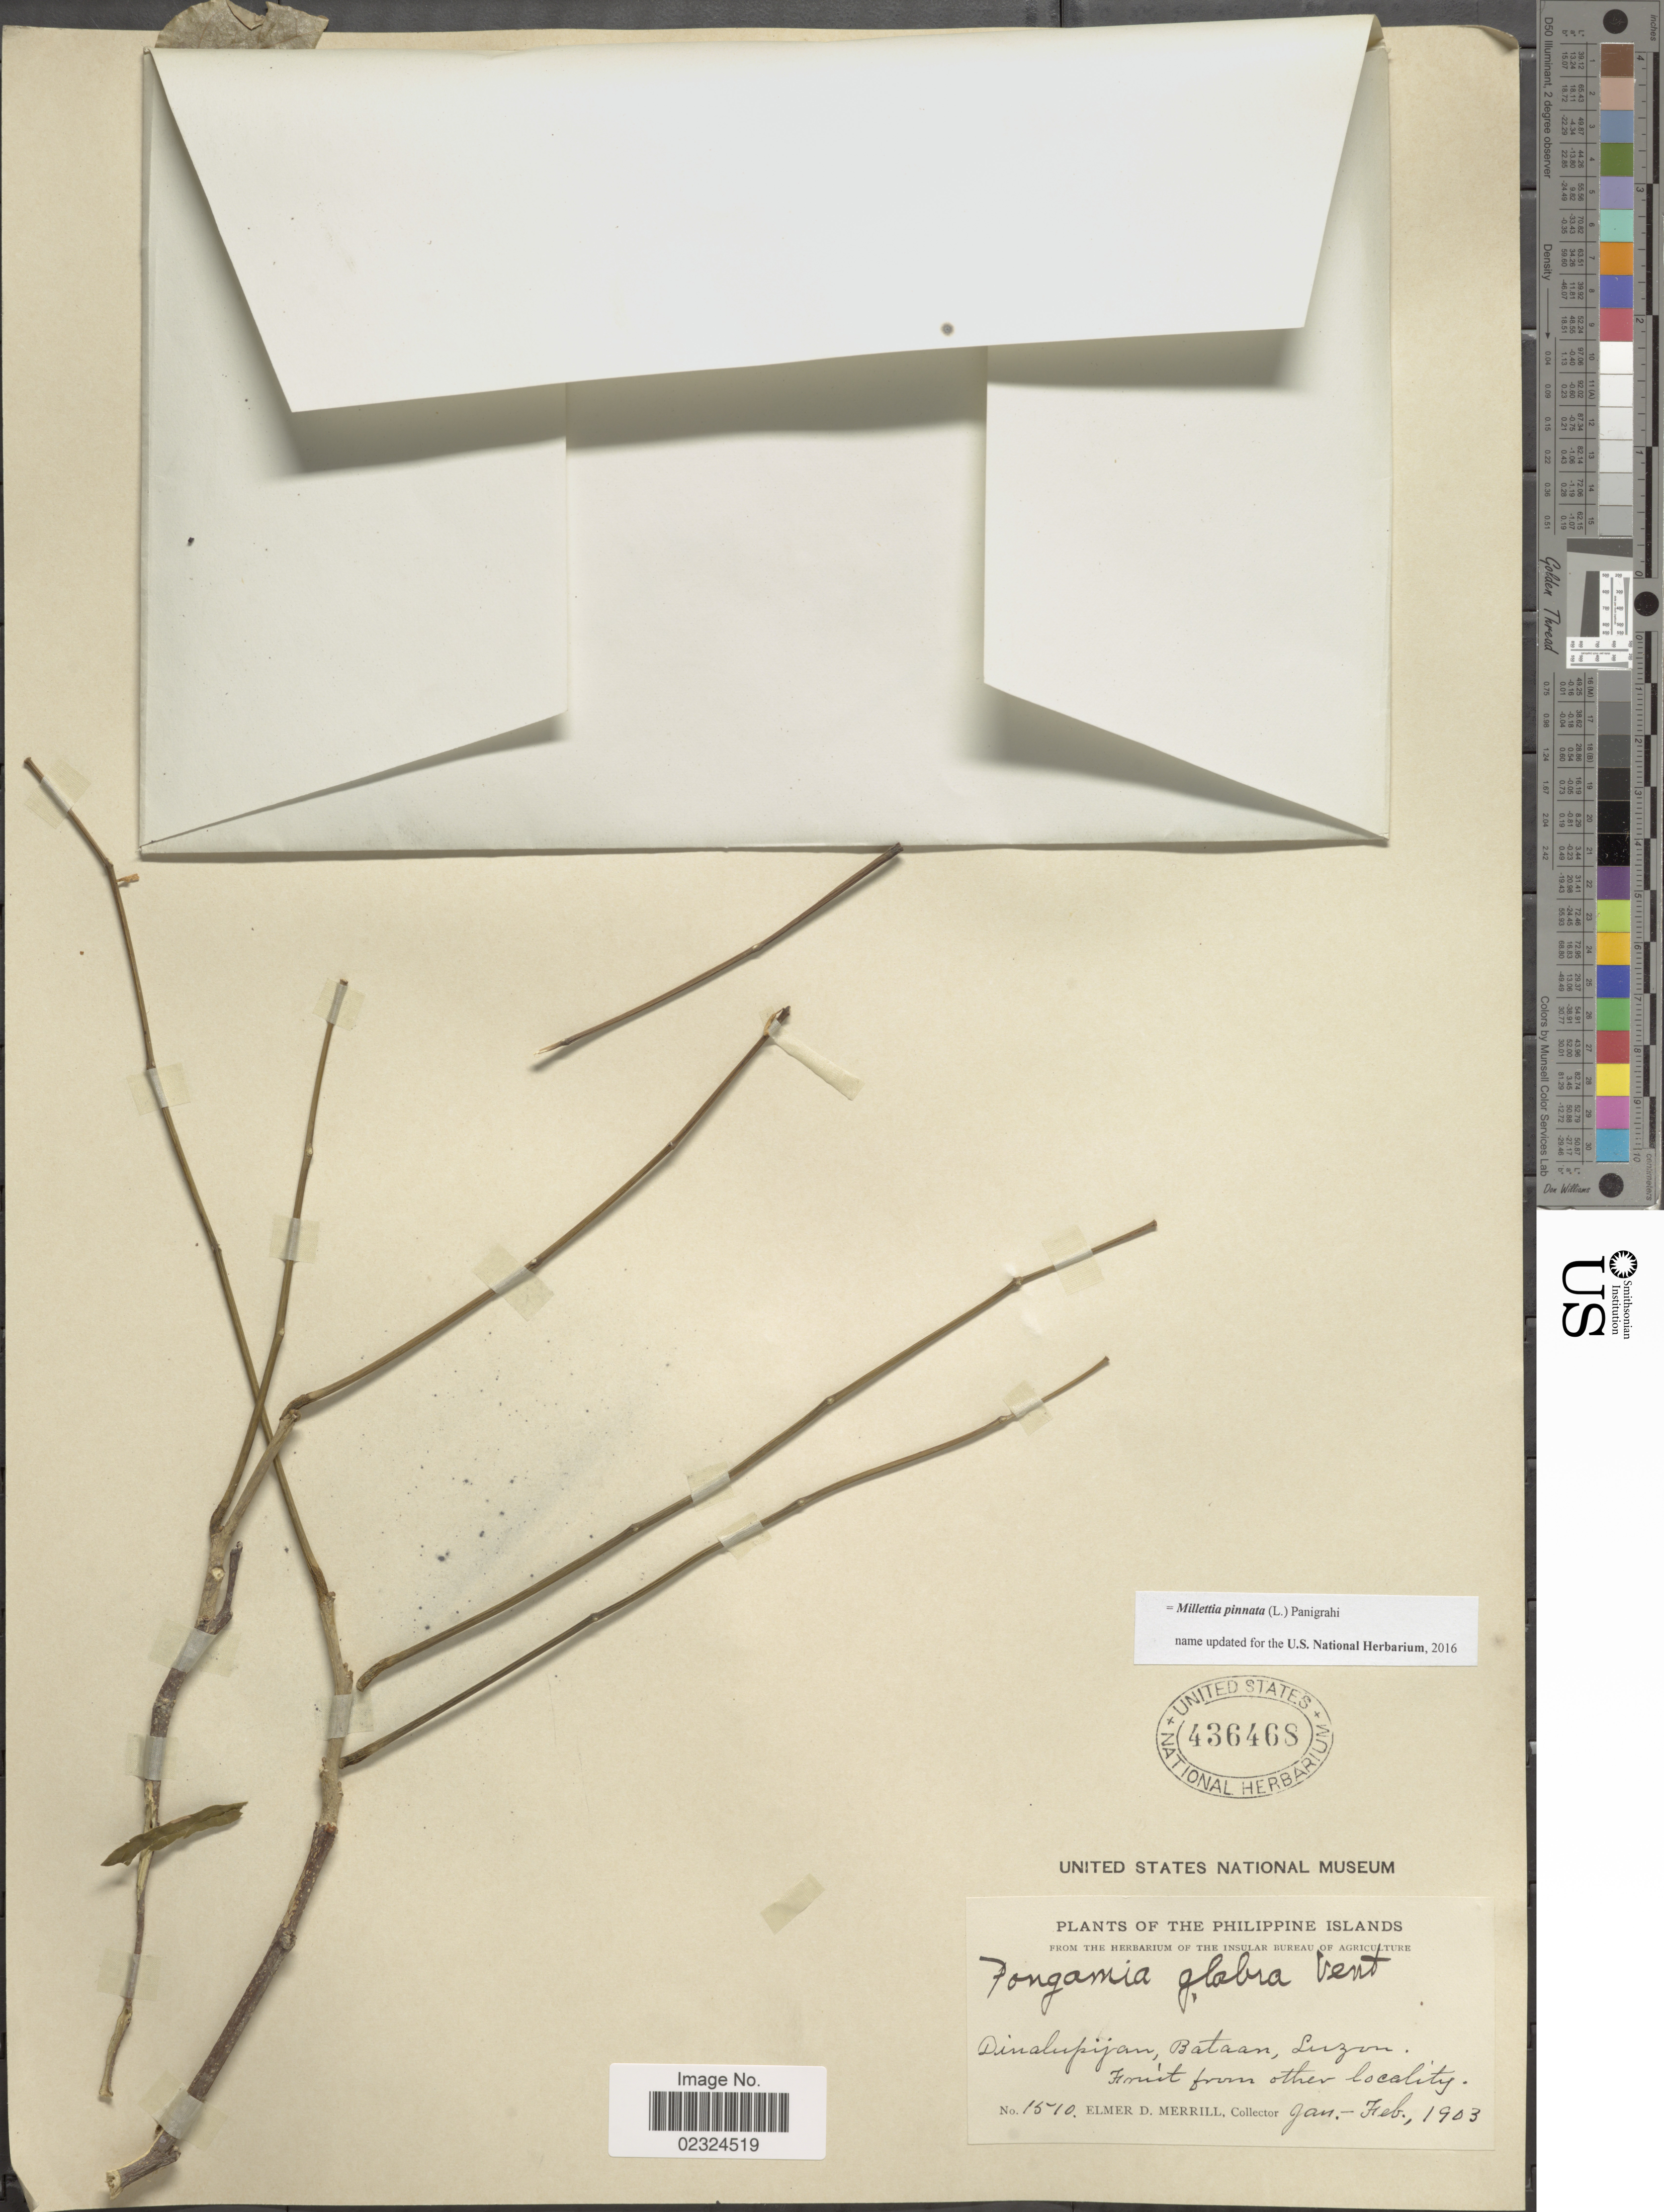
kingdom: Plantae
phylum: Tracheophyta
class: Magnoliopsida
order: Fabales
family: Fabaceae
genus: Millettia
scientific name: Millettia pinnata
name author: (L.) Panigrahi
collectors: E. D. Merrill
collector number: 1510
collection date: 1903-01/1903-02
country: Philippines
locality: Dinalupijan, Bataan, Luzon. Philippine Islands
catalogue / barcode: US 436468